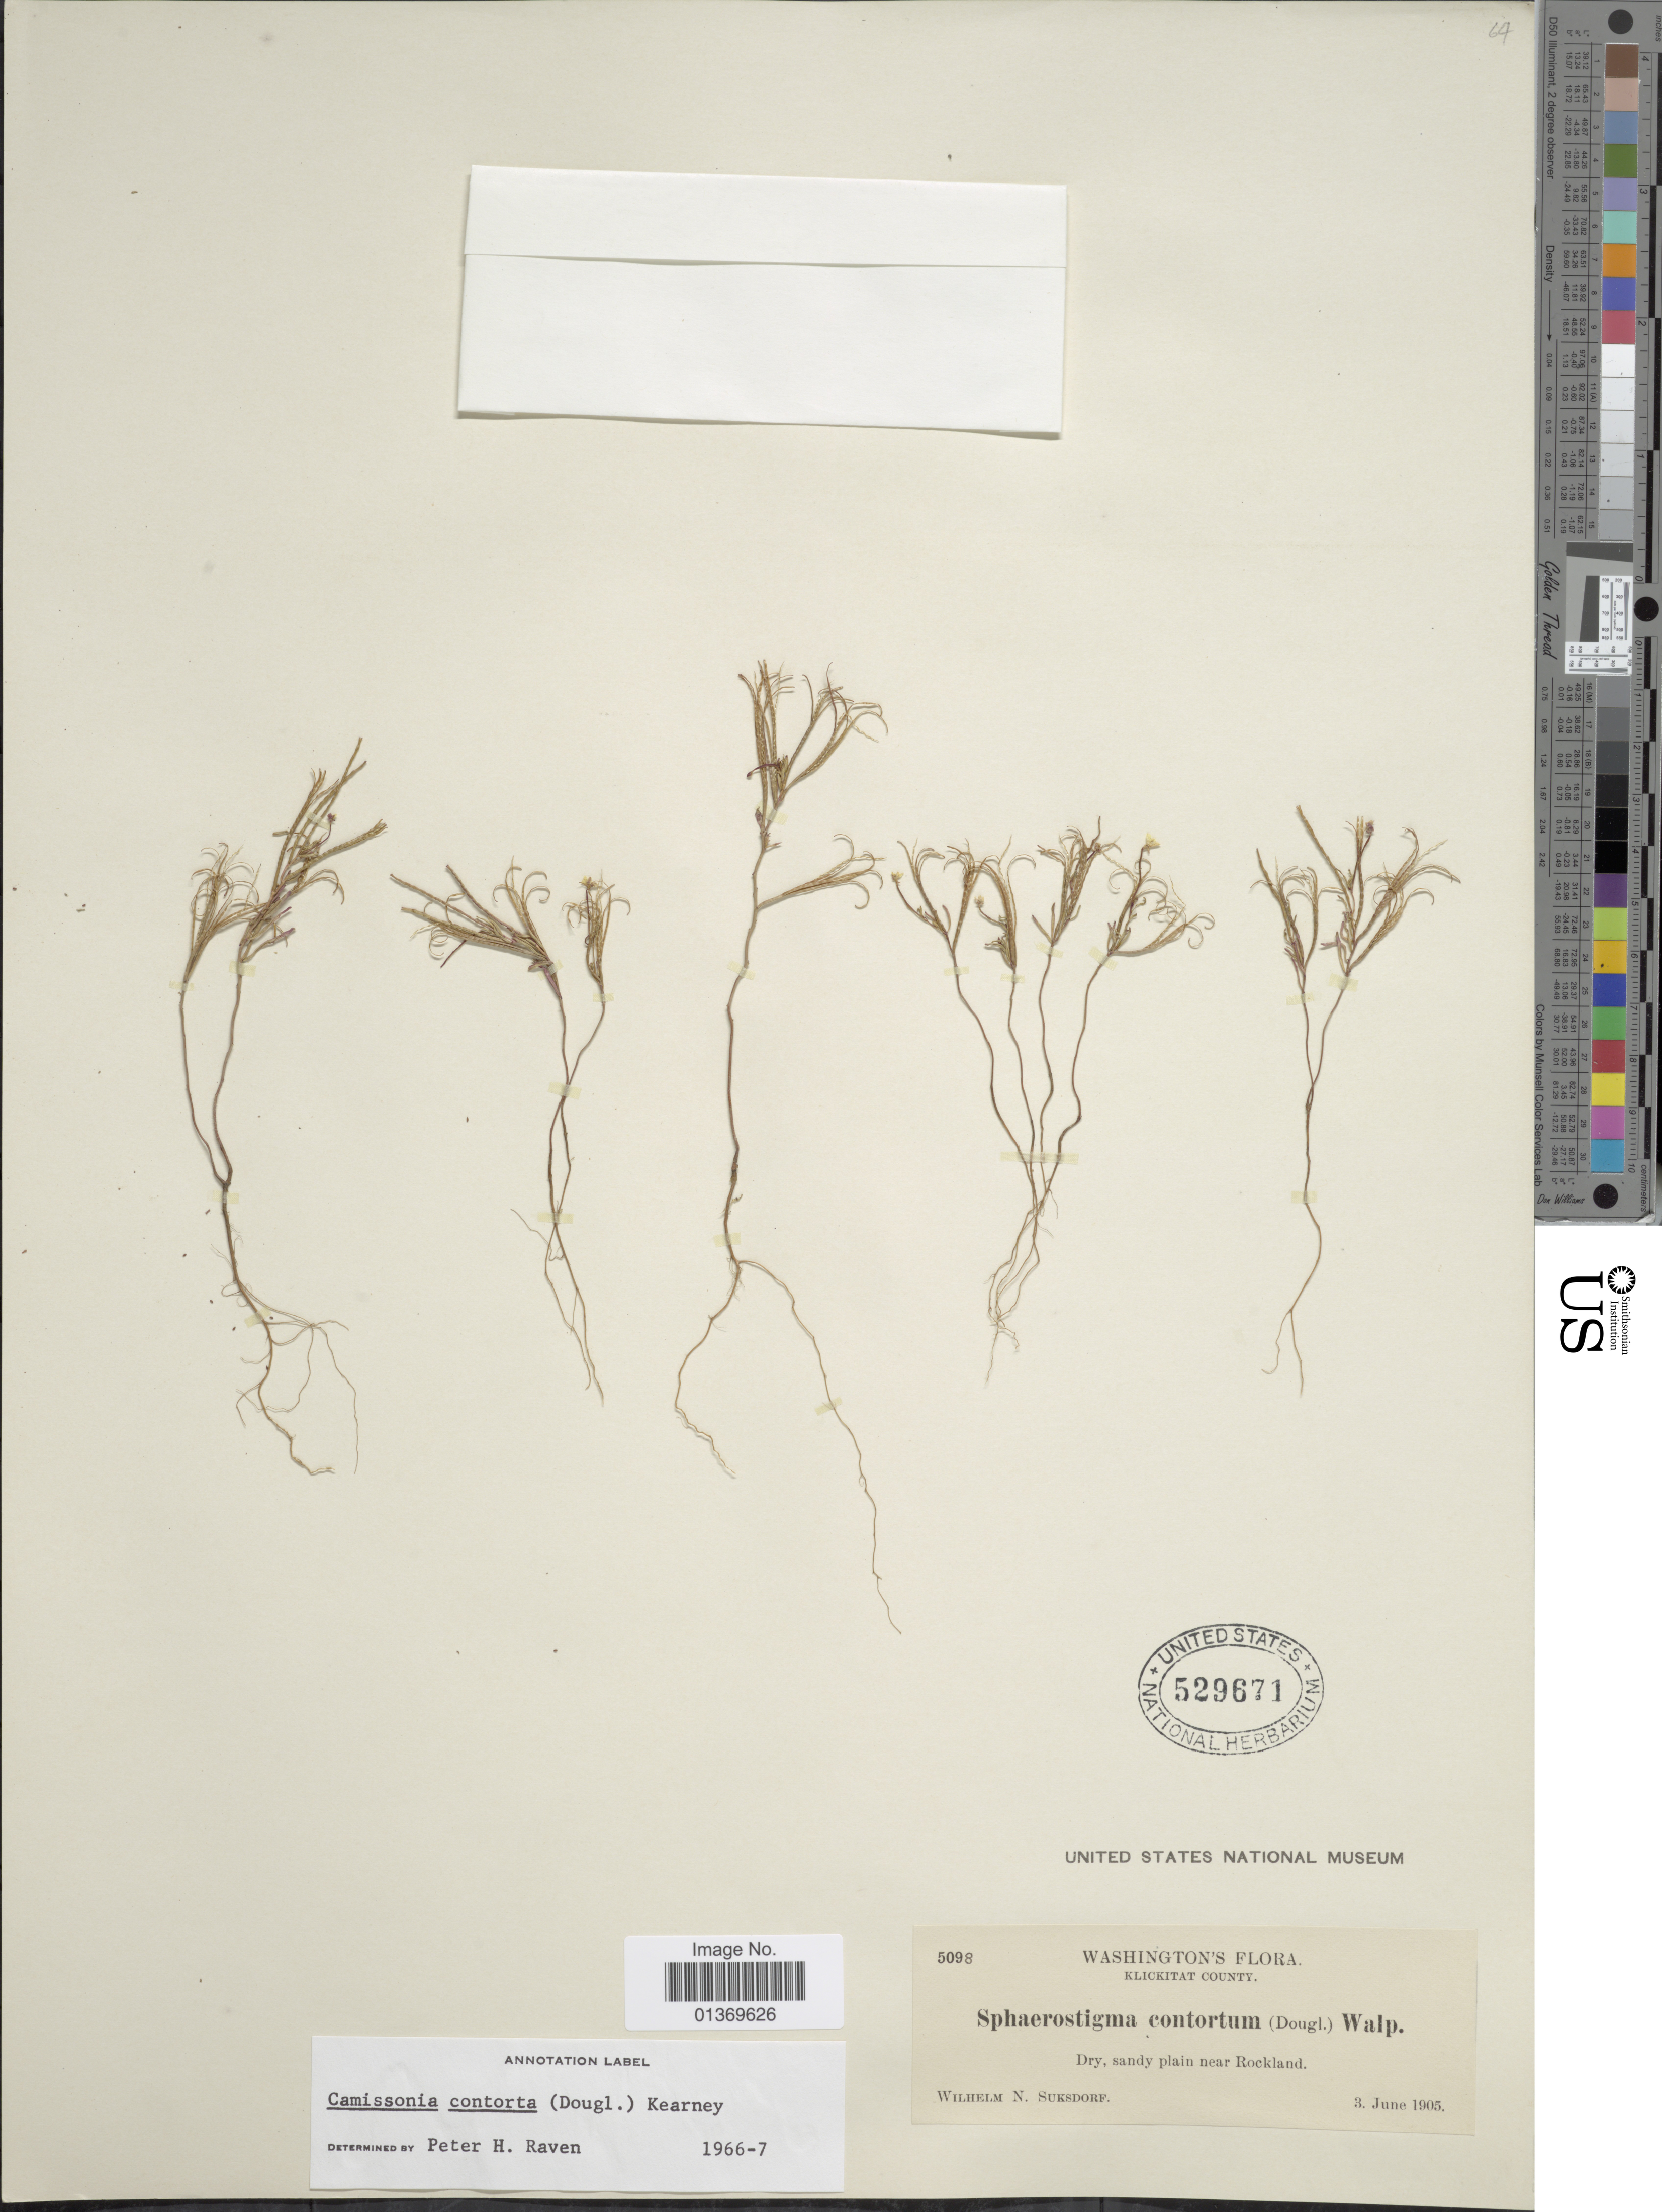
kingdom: Plantae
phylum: Tracheophyta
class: Magnoliopsida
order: Myrtales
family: Onagraceae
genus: Camissonia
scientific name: Camissonia contorta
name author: (Douglas) Kearney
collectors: W. N. Suksdorf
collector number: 5098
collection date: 1905-06-03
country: United States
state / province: Washington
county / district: Klickitat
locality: Klickitat County, sandy plain near Rockland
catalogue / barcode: US 529671